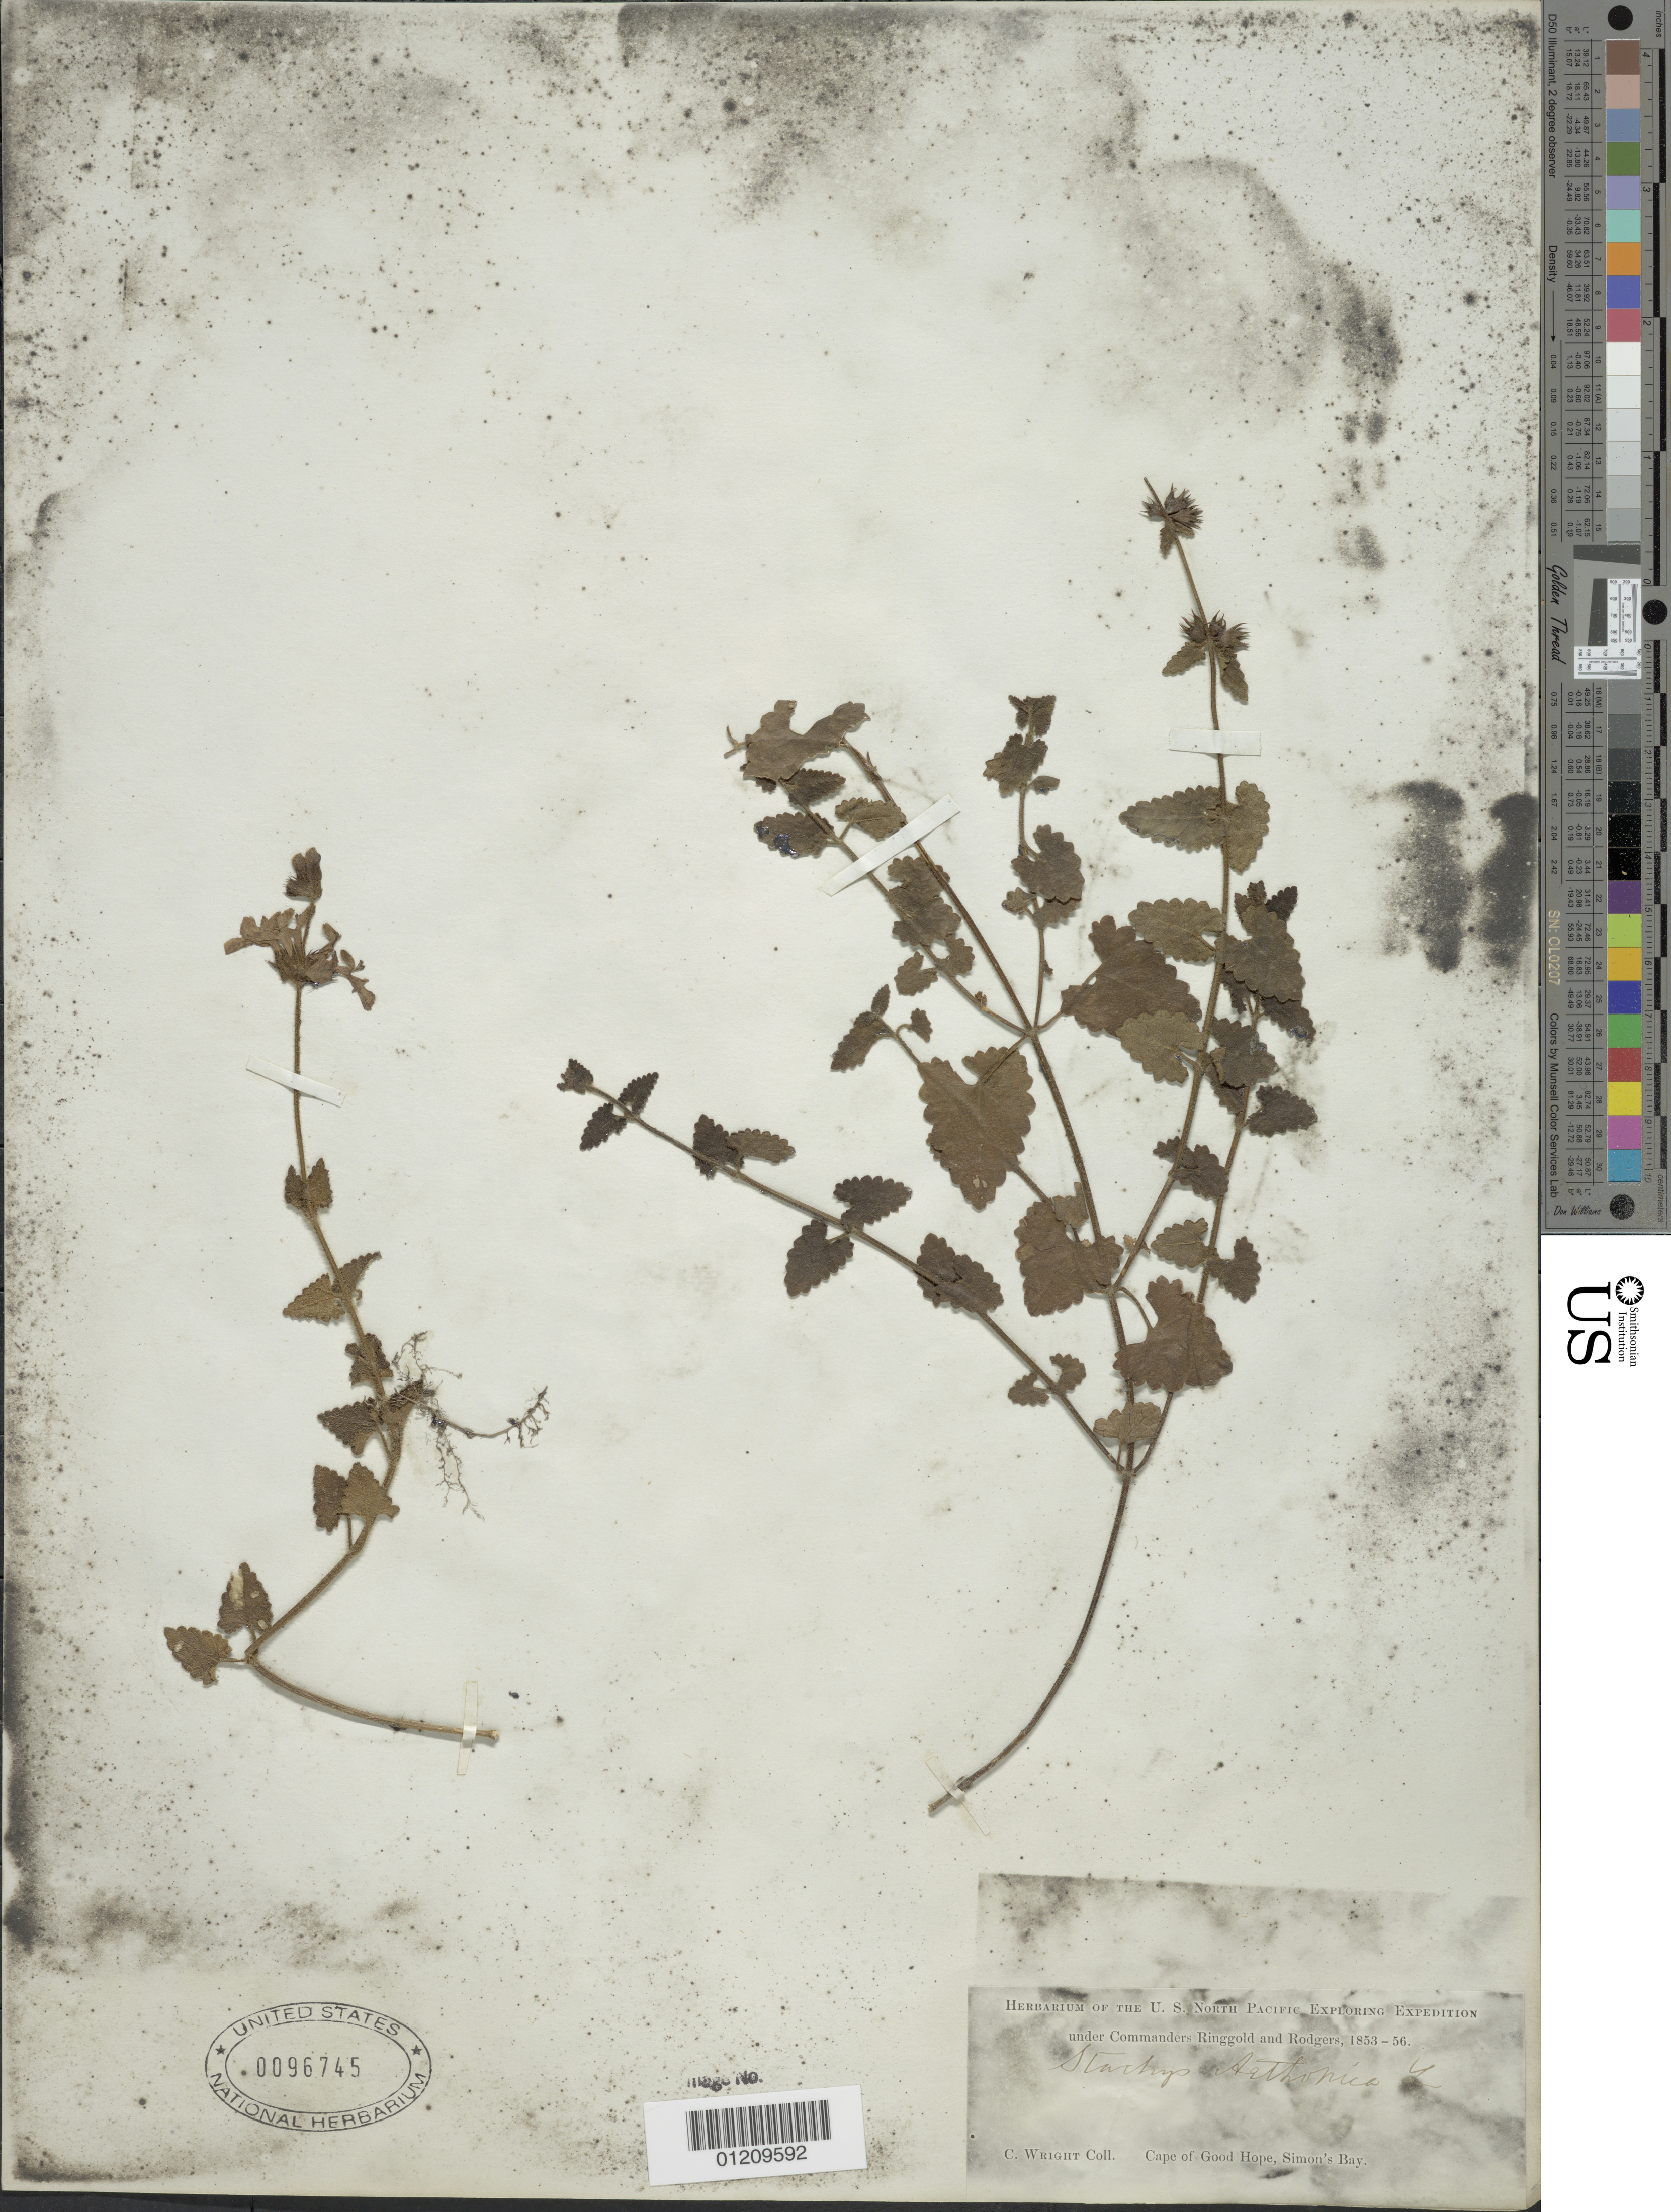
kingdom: Plantae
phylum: Tracheophyta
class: Magnoliopsida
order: Lamiales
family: Lamiaceae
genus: Stachys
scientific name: Stachys aethiopica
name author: L.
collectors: C. Wright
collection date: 1853/1856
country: South Africa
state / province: Western Cape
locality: Cape of Good Hope, Simon's Bay.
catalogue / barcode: US 96745